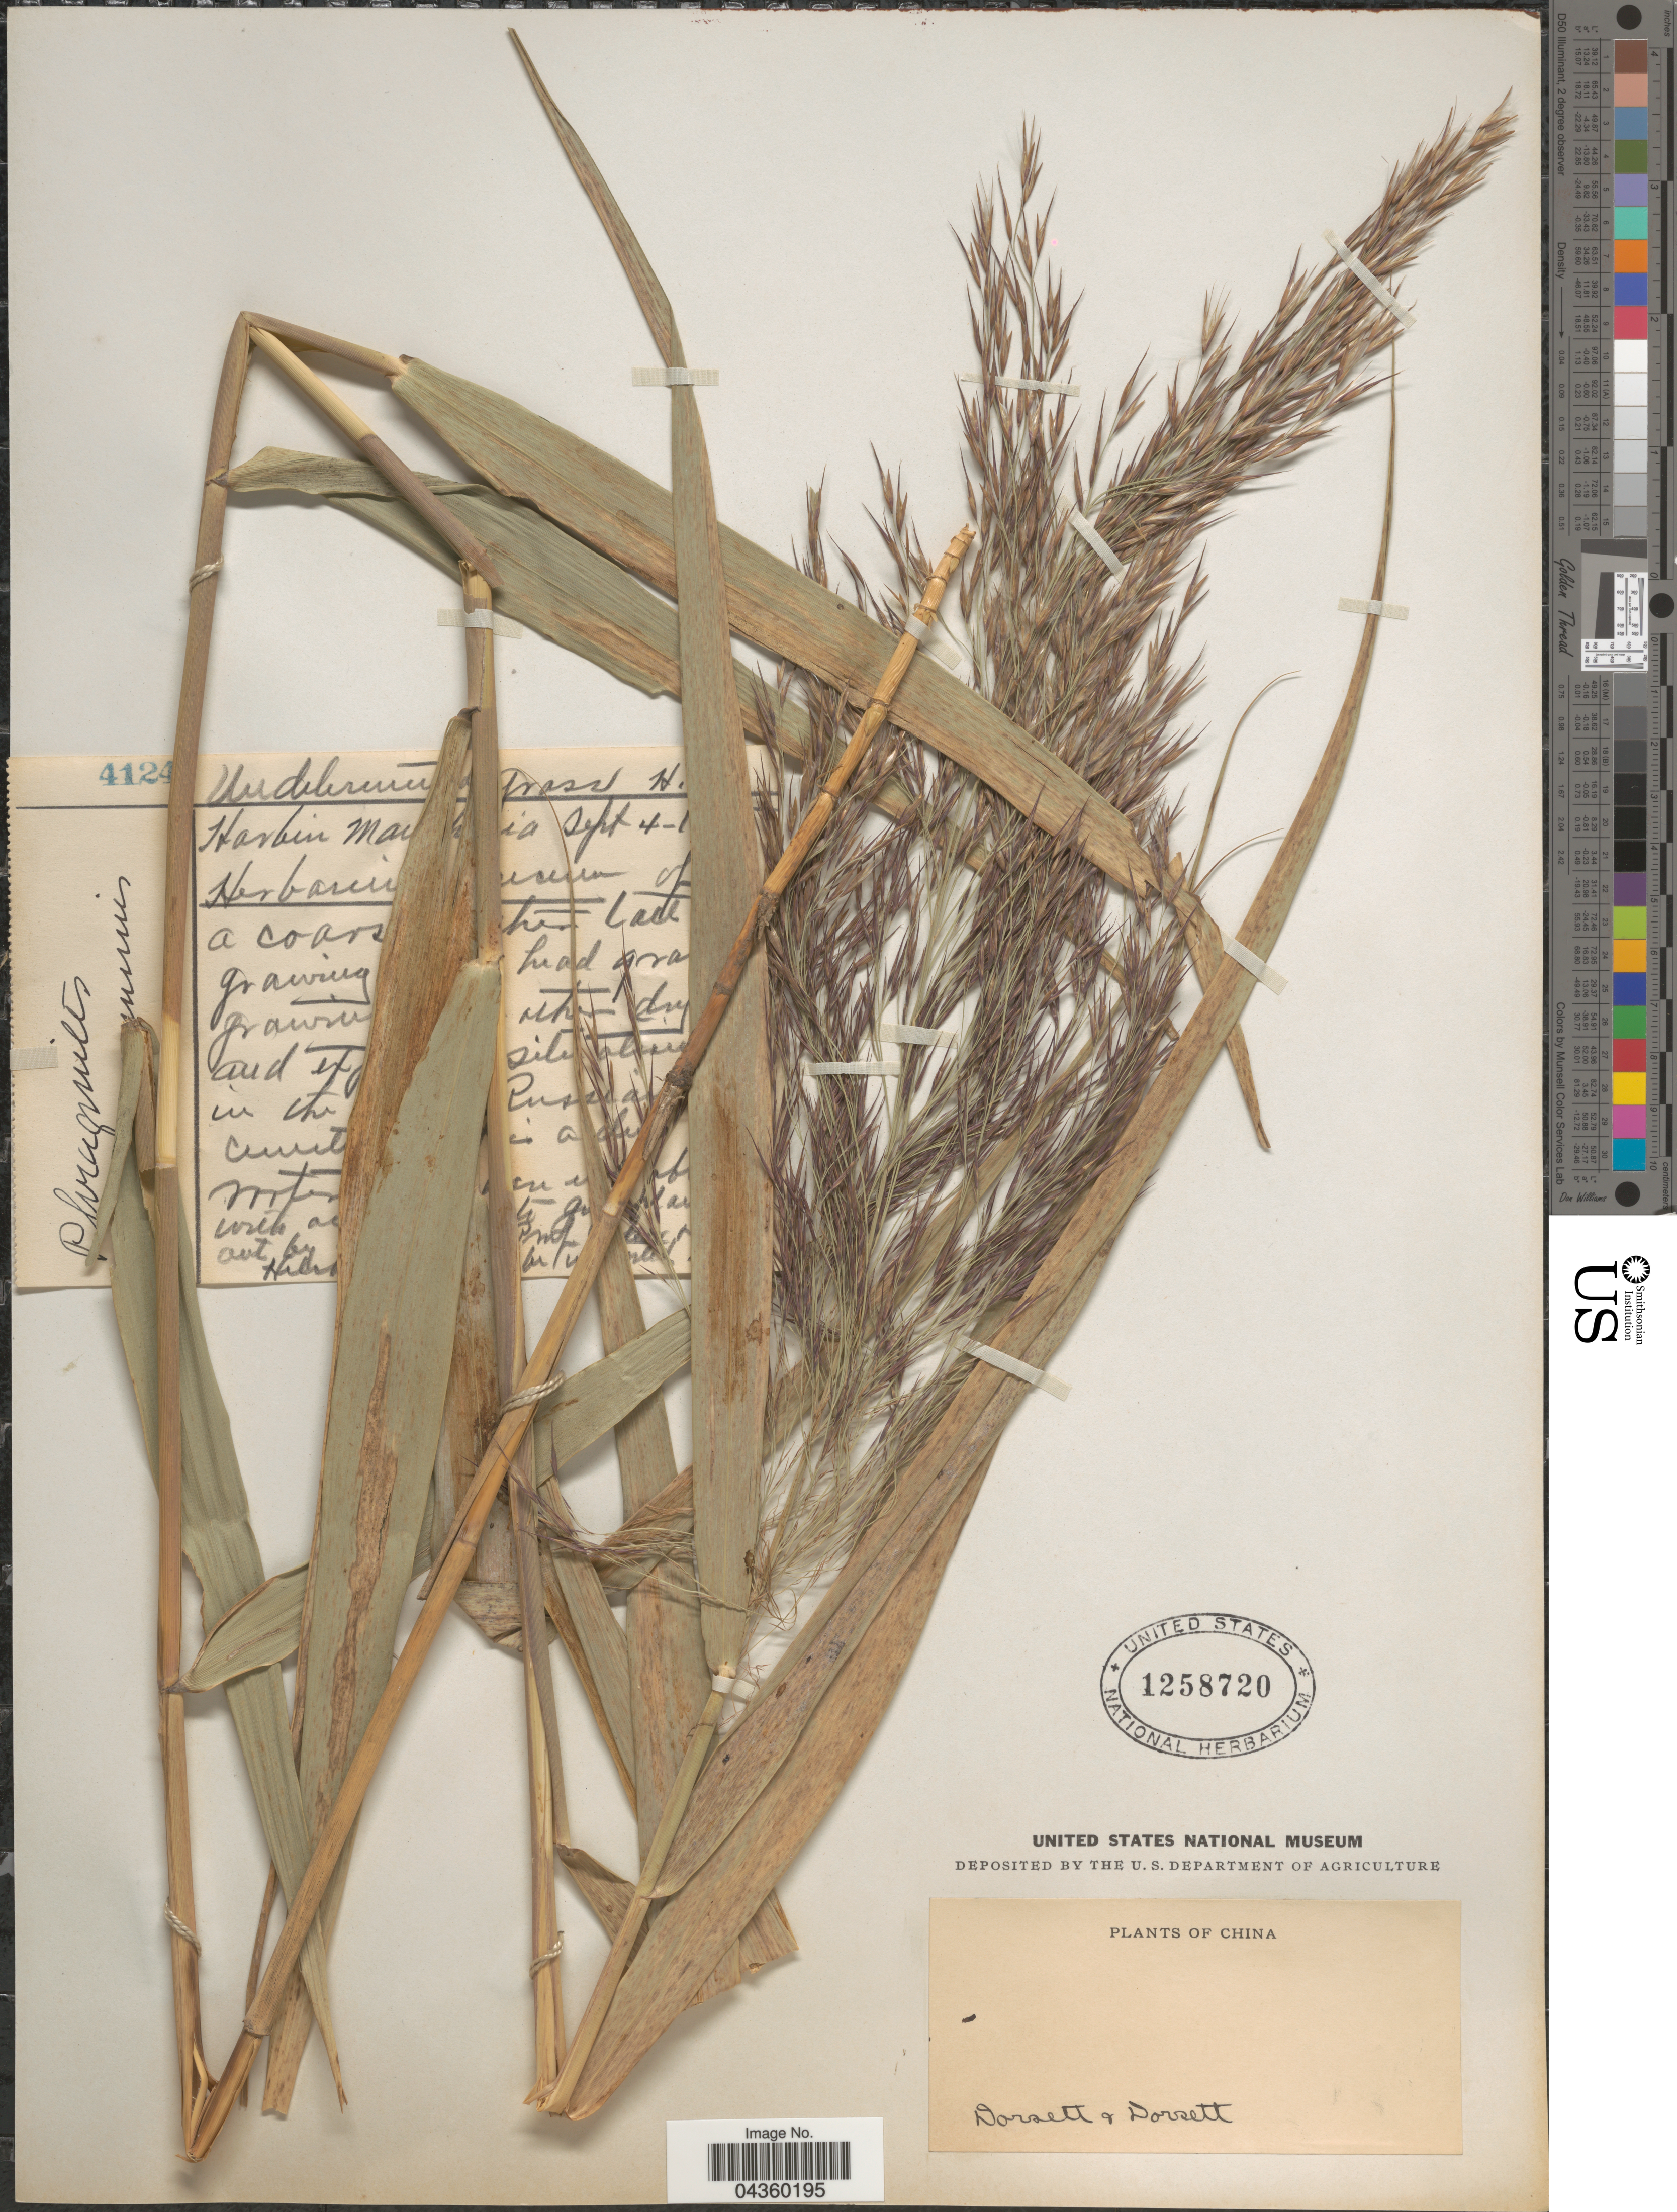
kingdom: Plantae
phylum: Tracheophyta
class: Liliopsida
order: Poales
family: Poaceae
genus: Phragmites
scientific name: Phragmites australis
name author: (Cav.) Trin. ex Steud.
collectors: -- Dorsett & -- Dorsett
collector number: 4124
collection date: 1900-09-04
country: China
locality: Harbin [illegible text].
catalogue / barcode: US 1258720